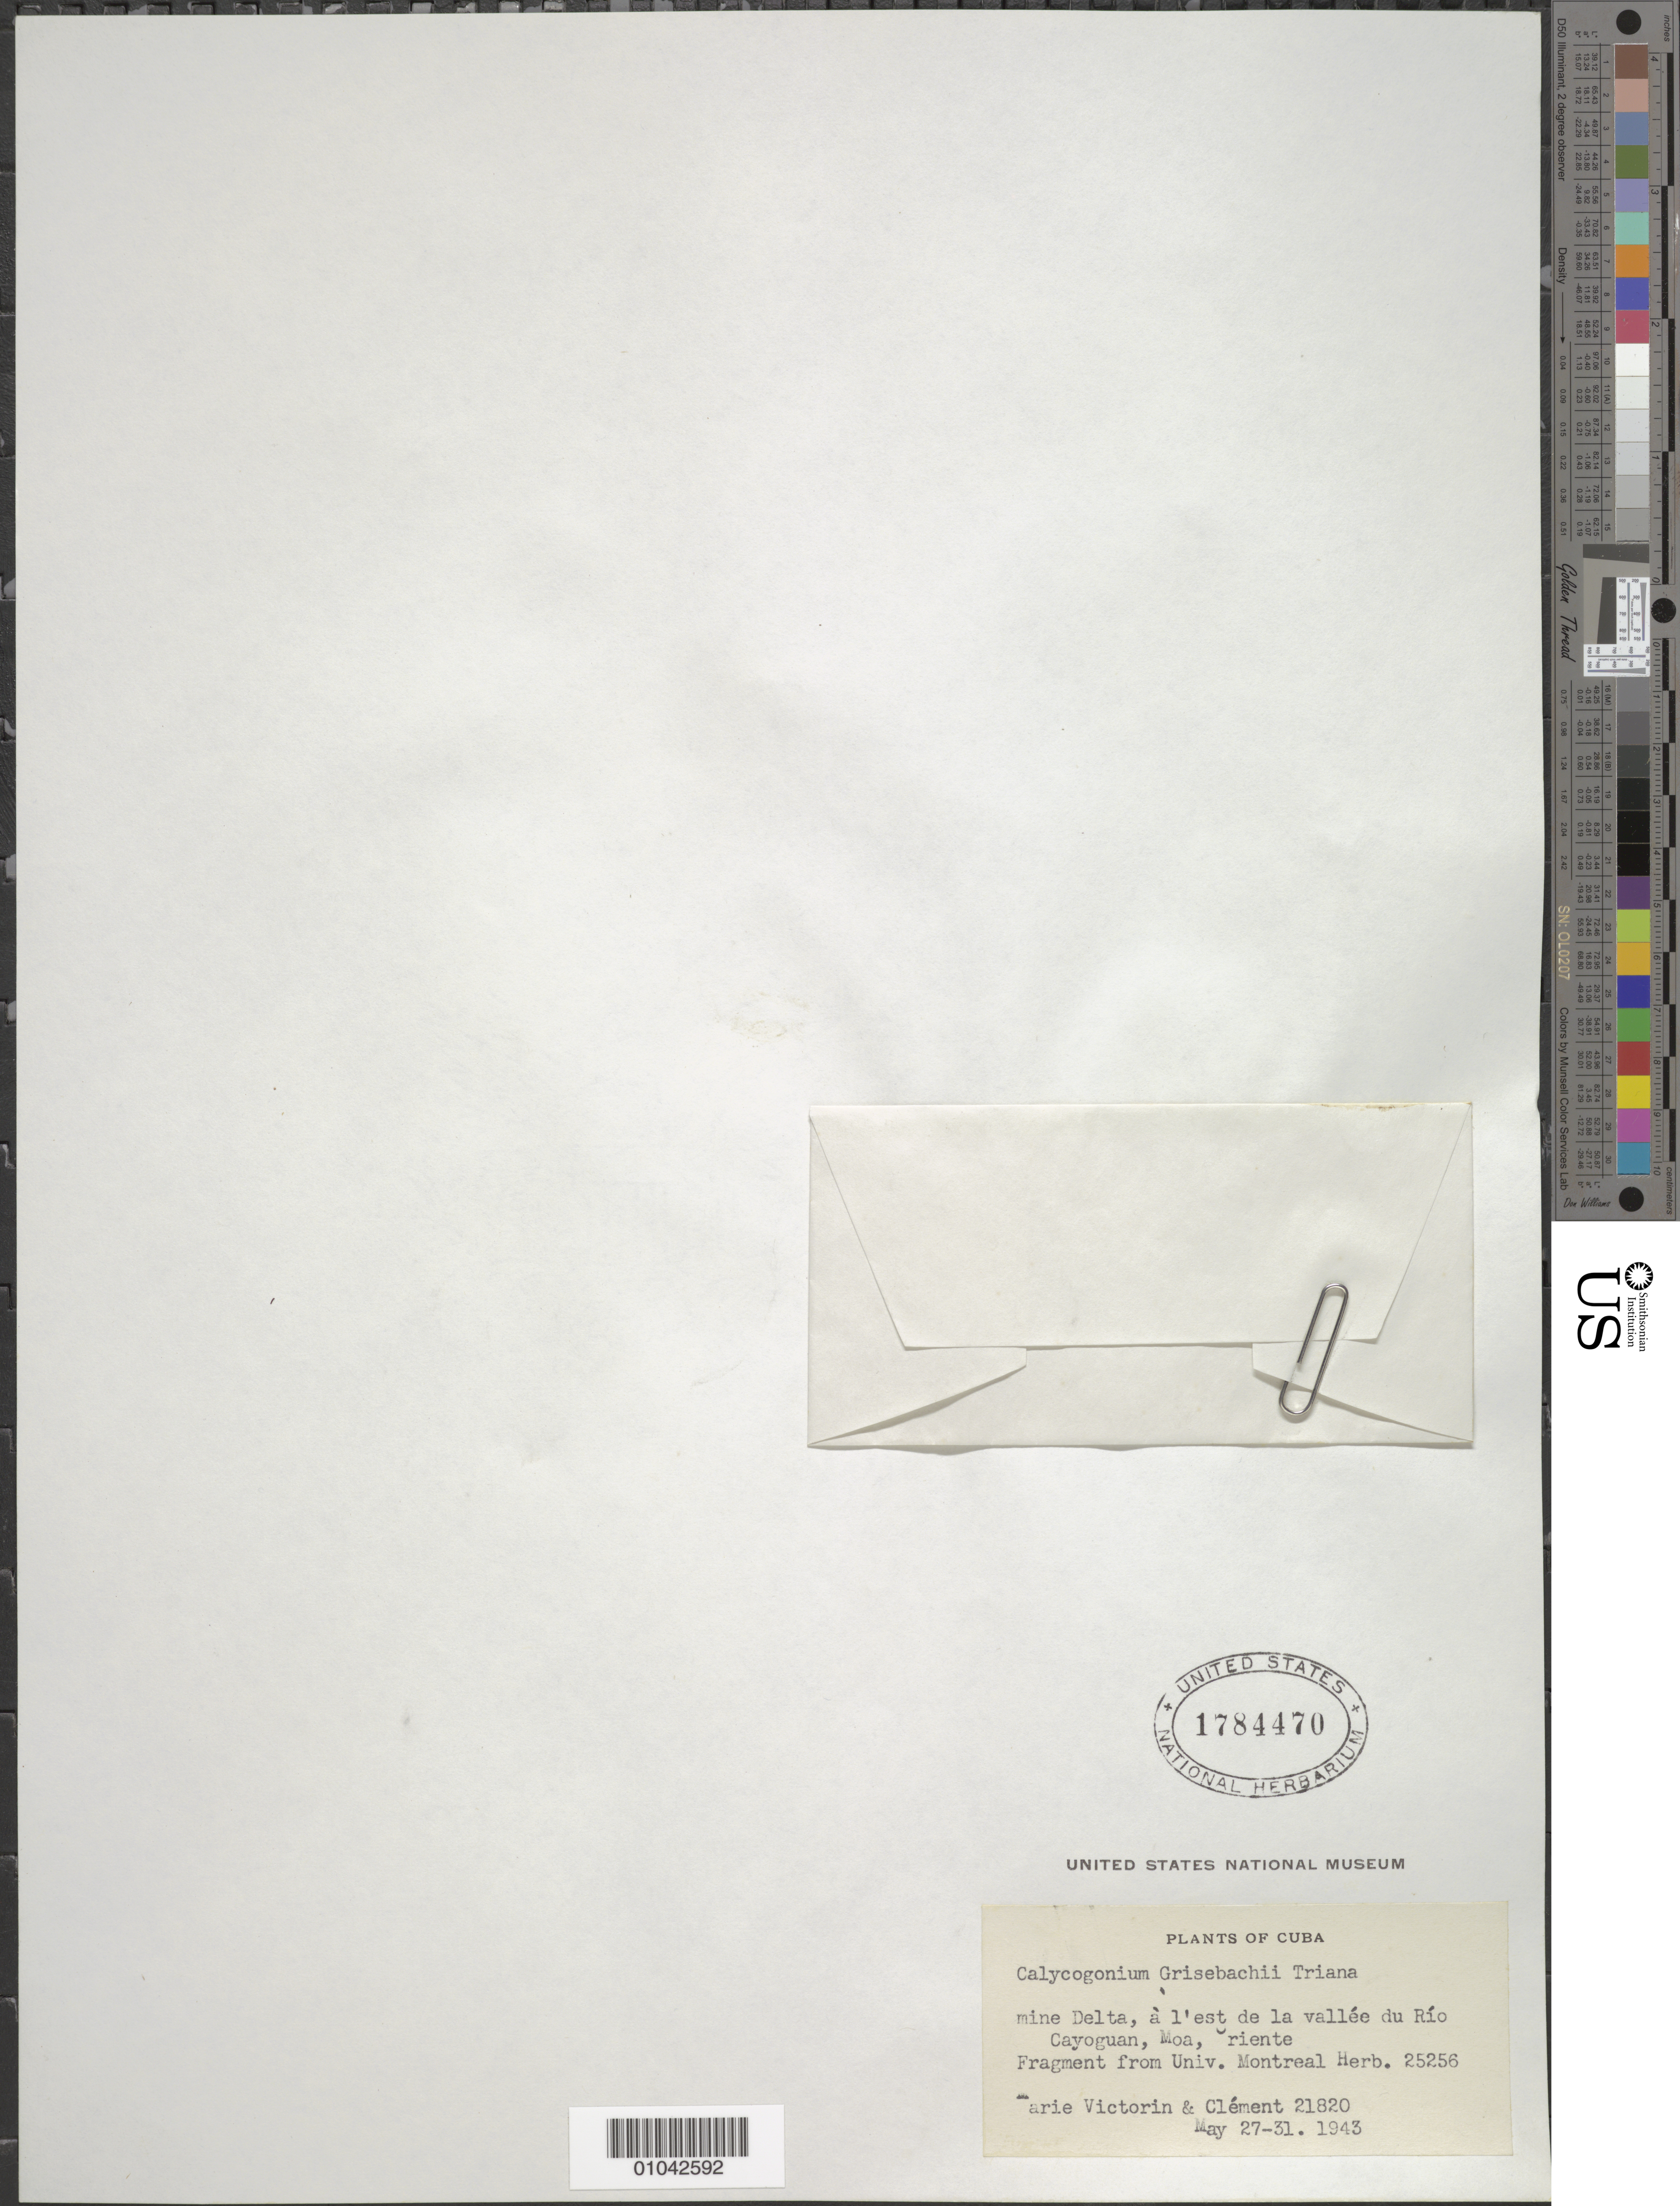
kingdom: Plantae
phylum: Tracheophyta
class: Magnoliopsida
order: Myrtales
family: Melastomataceae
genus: Calycogonium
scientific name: Calycogonium grisebachii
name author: Triana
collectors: F. Victorin & -- Clemente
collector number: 21820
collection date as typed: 27 May 1943 to 31 May 1943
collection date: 1943-05-27/1943-05-31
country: Cuba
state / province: Holguín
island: Cuba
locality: Mine Delta, à l'est de la vallée du Río Cayaguan, Moa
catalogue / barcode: US 1784470